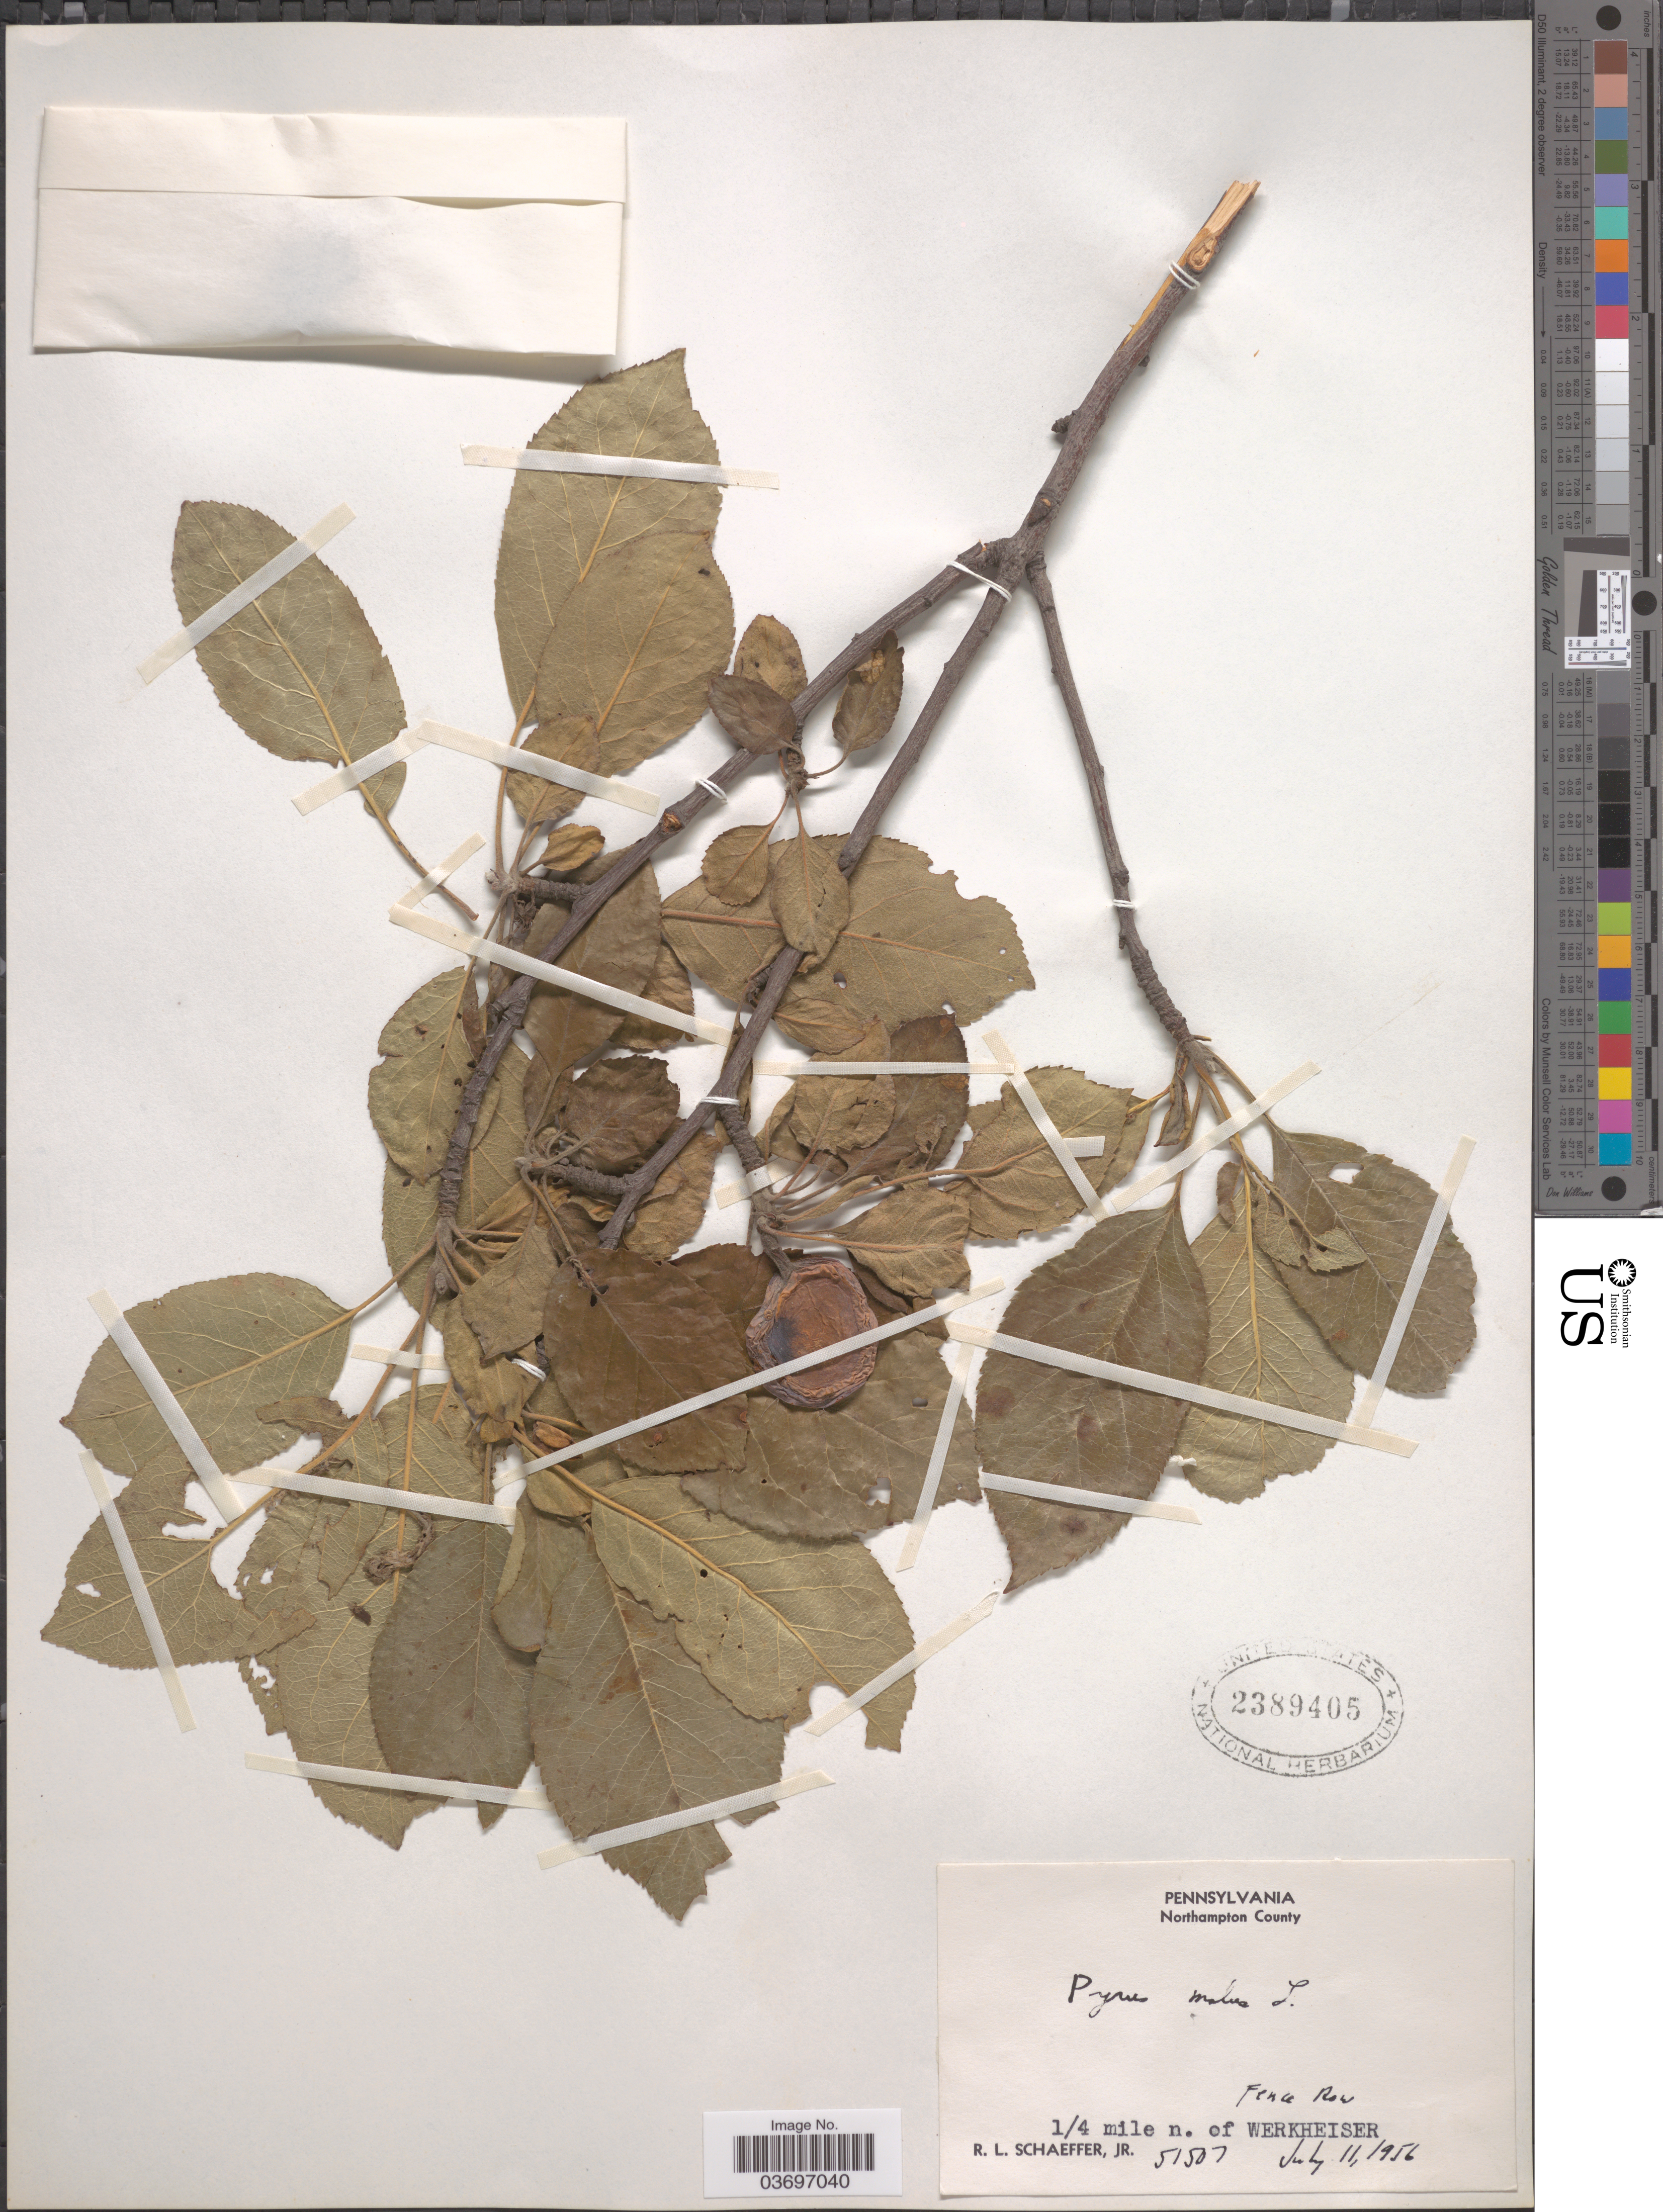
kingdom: Plantae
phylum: Tracheophyta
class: Magnoliopsida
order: Rosales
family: Rosaceae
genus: Malus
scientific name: Malus pumila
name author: Mill.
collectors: R. L. Schaeffer Jr.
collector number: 51507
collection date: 1956-07-11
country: United States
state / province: Pennsylvania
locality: Northampton County. Fence Row. 1/4 mile n. of Werkheiser.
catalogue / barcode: US 2389405